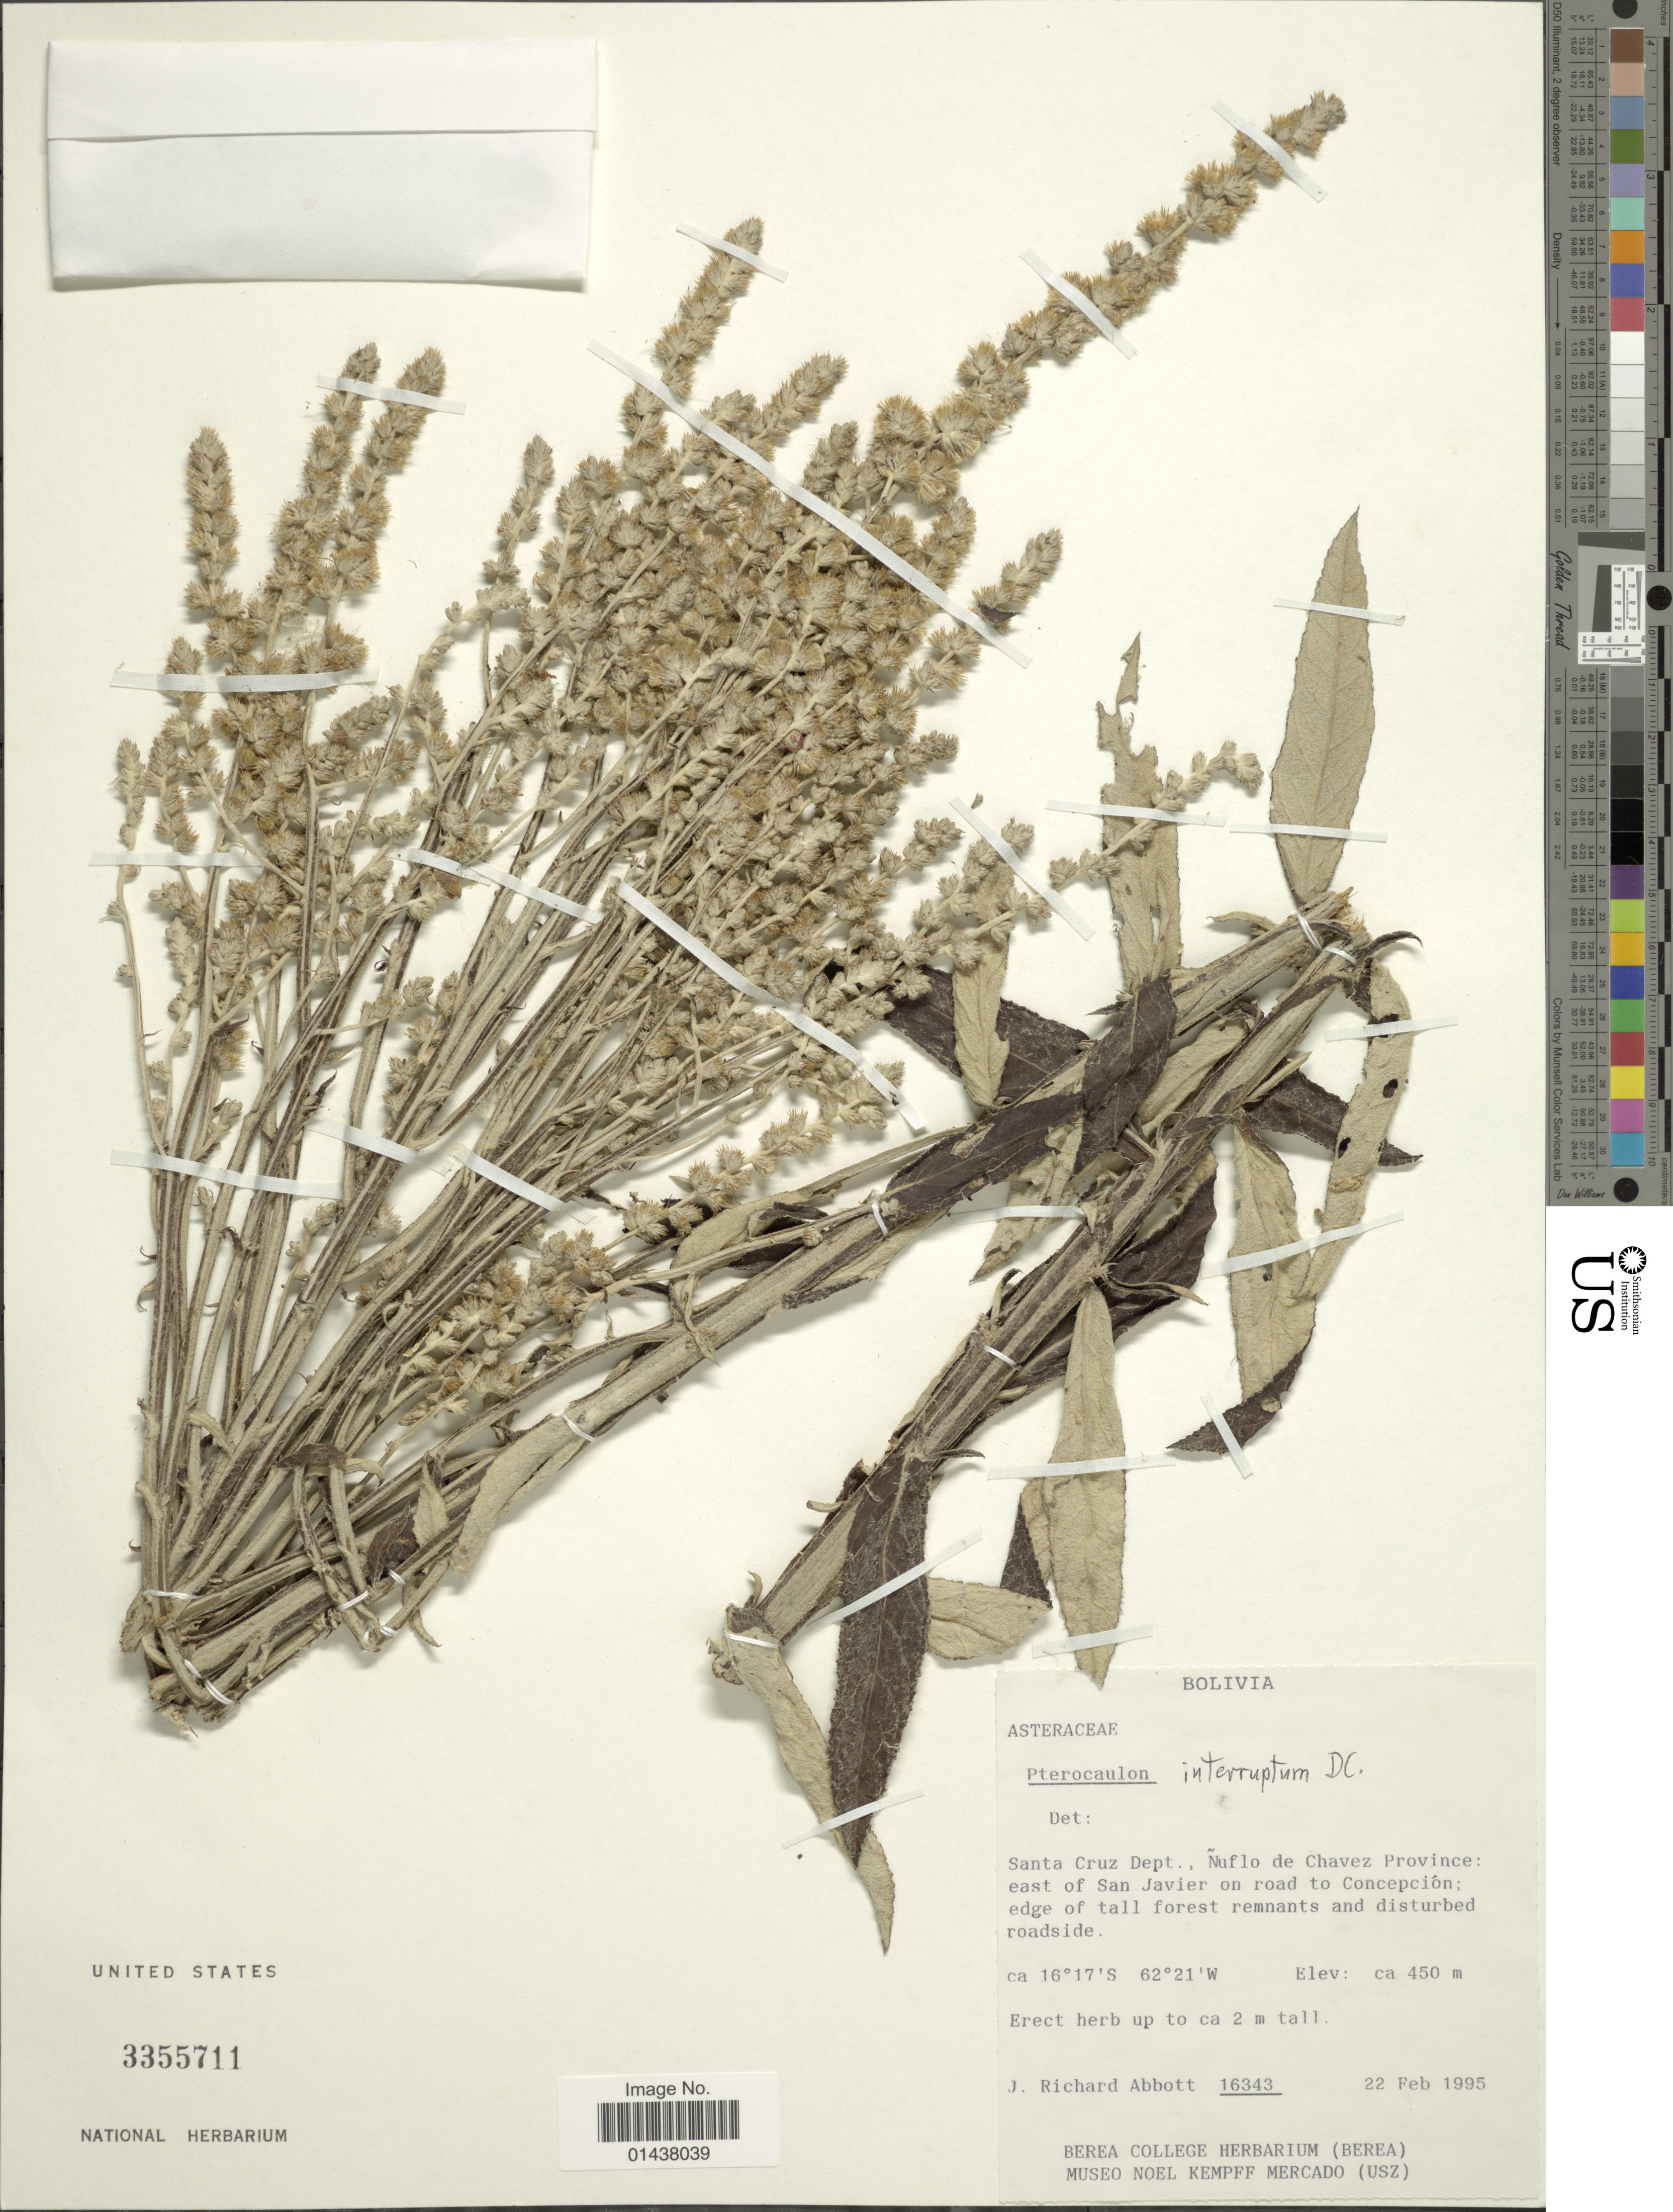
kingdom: Plantae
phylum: Tracheophyta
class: Magnoliopsida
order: Asterales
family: Asteraceae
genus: Pterocaulon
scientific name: Pterocaulon alopecuroides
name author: (Lam.) DC.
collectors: J. R. Abbott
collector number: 16343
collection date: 1995-02-22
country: Bolivia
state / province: Santa Cruz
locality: Nuflo de Chavez Province: east of San Javier on road to Concepcion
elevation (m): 450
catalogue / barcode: US 3355711